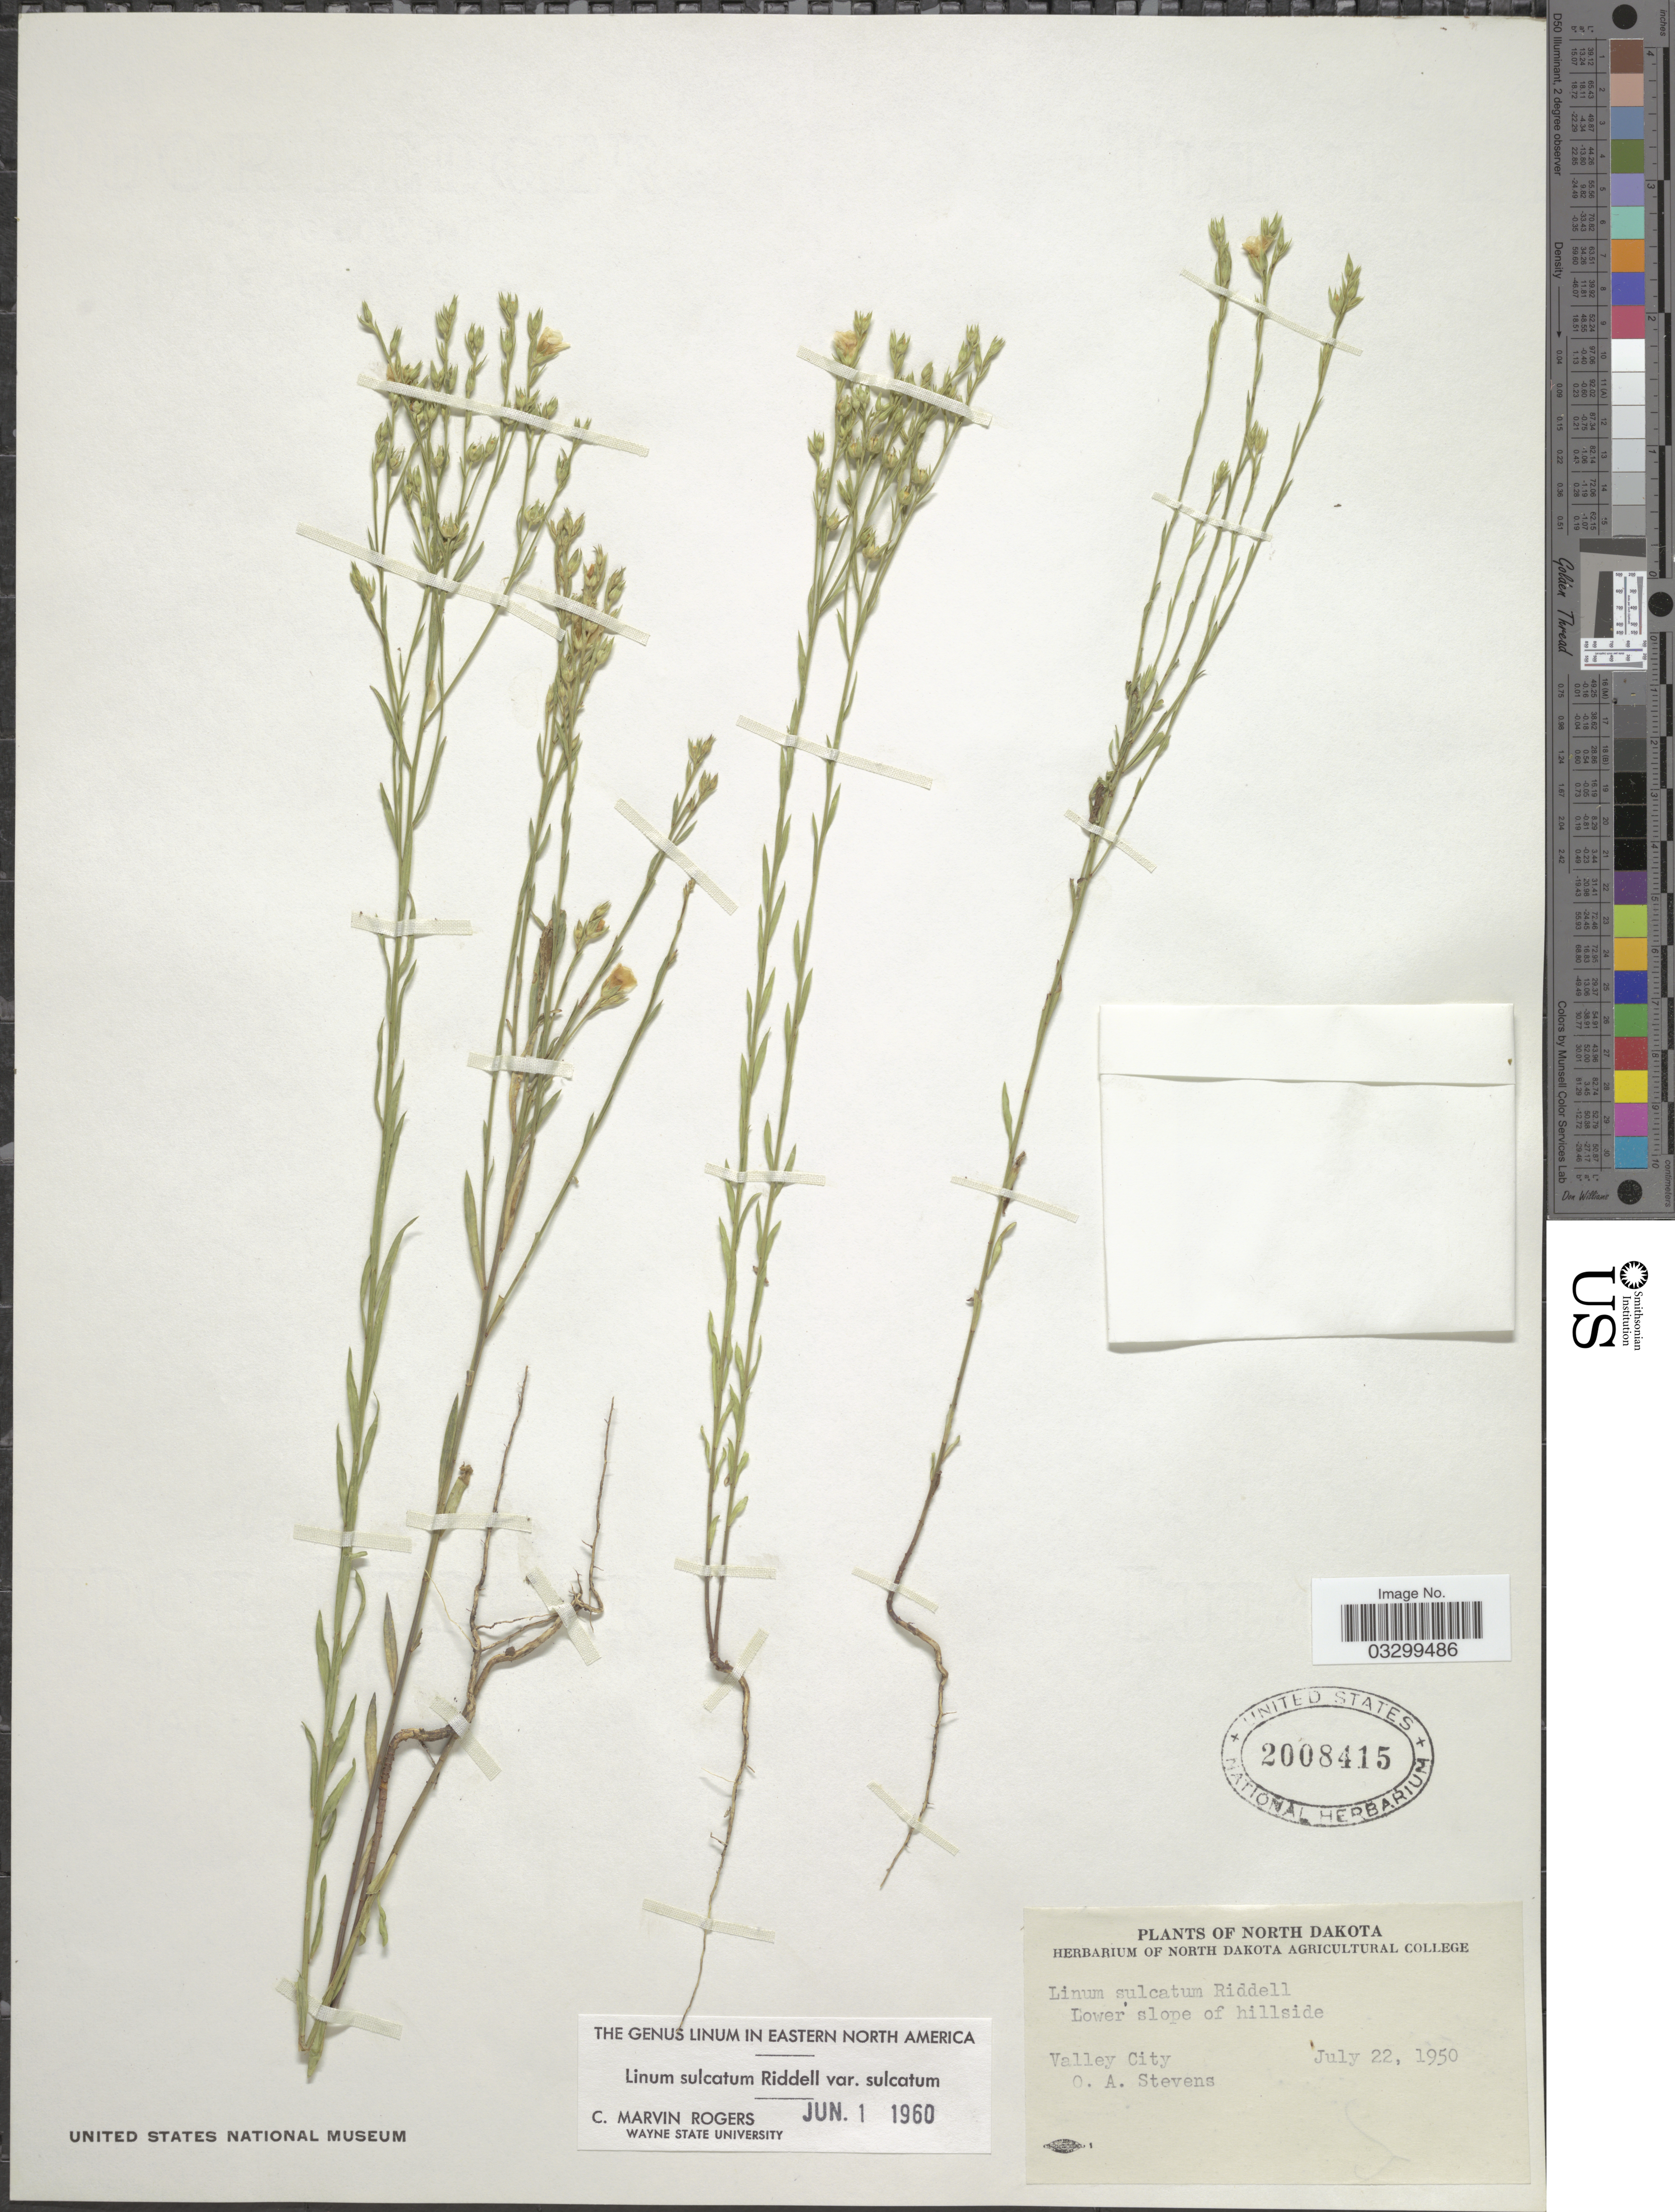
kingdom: Plantae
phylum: Tracheophyta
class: Magnoliopsida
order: Malpighiales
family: Linaceae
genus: Linum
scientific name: Linum sulcatum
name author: Riddell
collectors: O. A. Stevens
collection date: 1950-07-22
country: United States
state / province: North Dakota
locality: Valley City.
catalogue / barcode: US 2008415